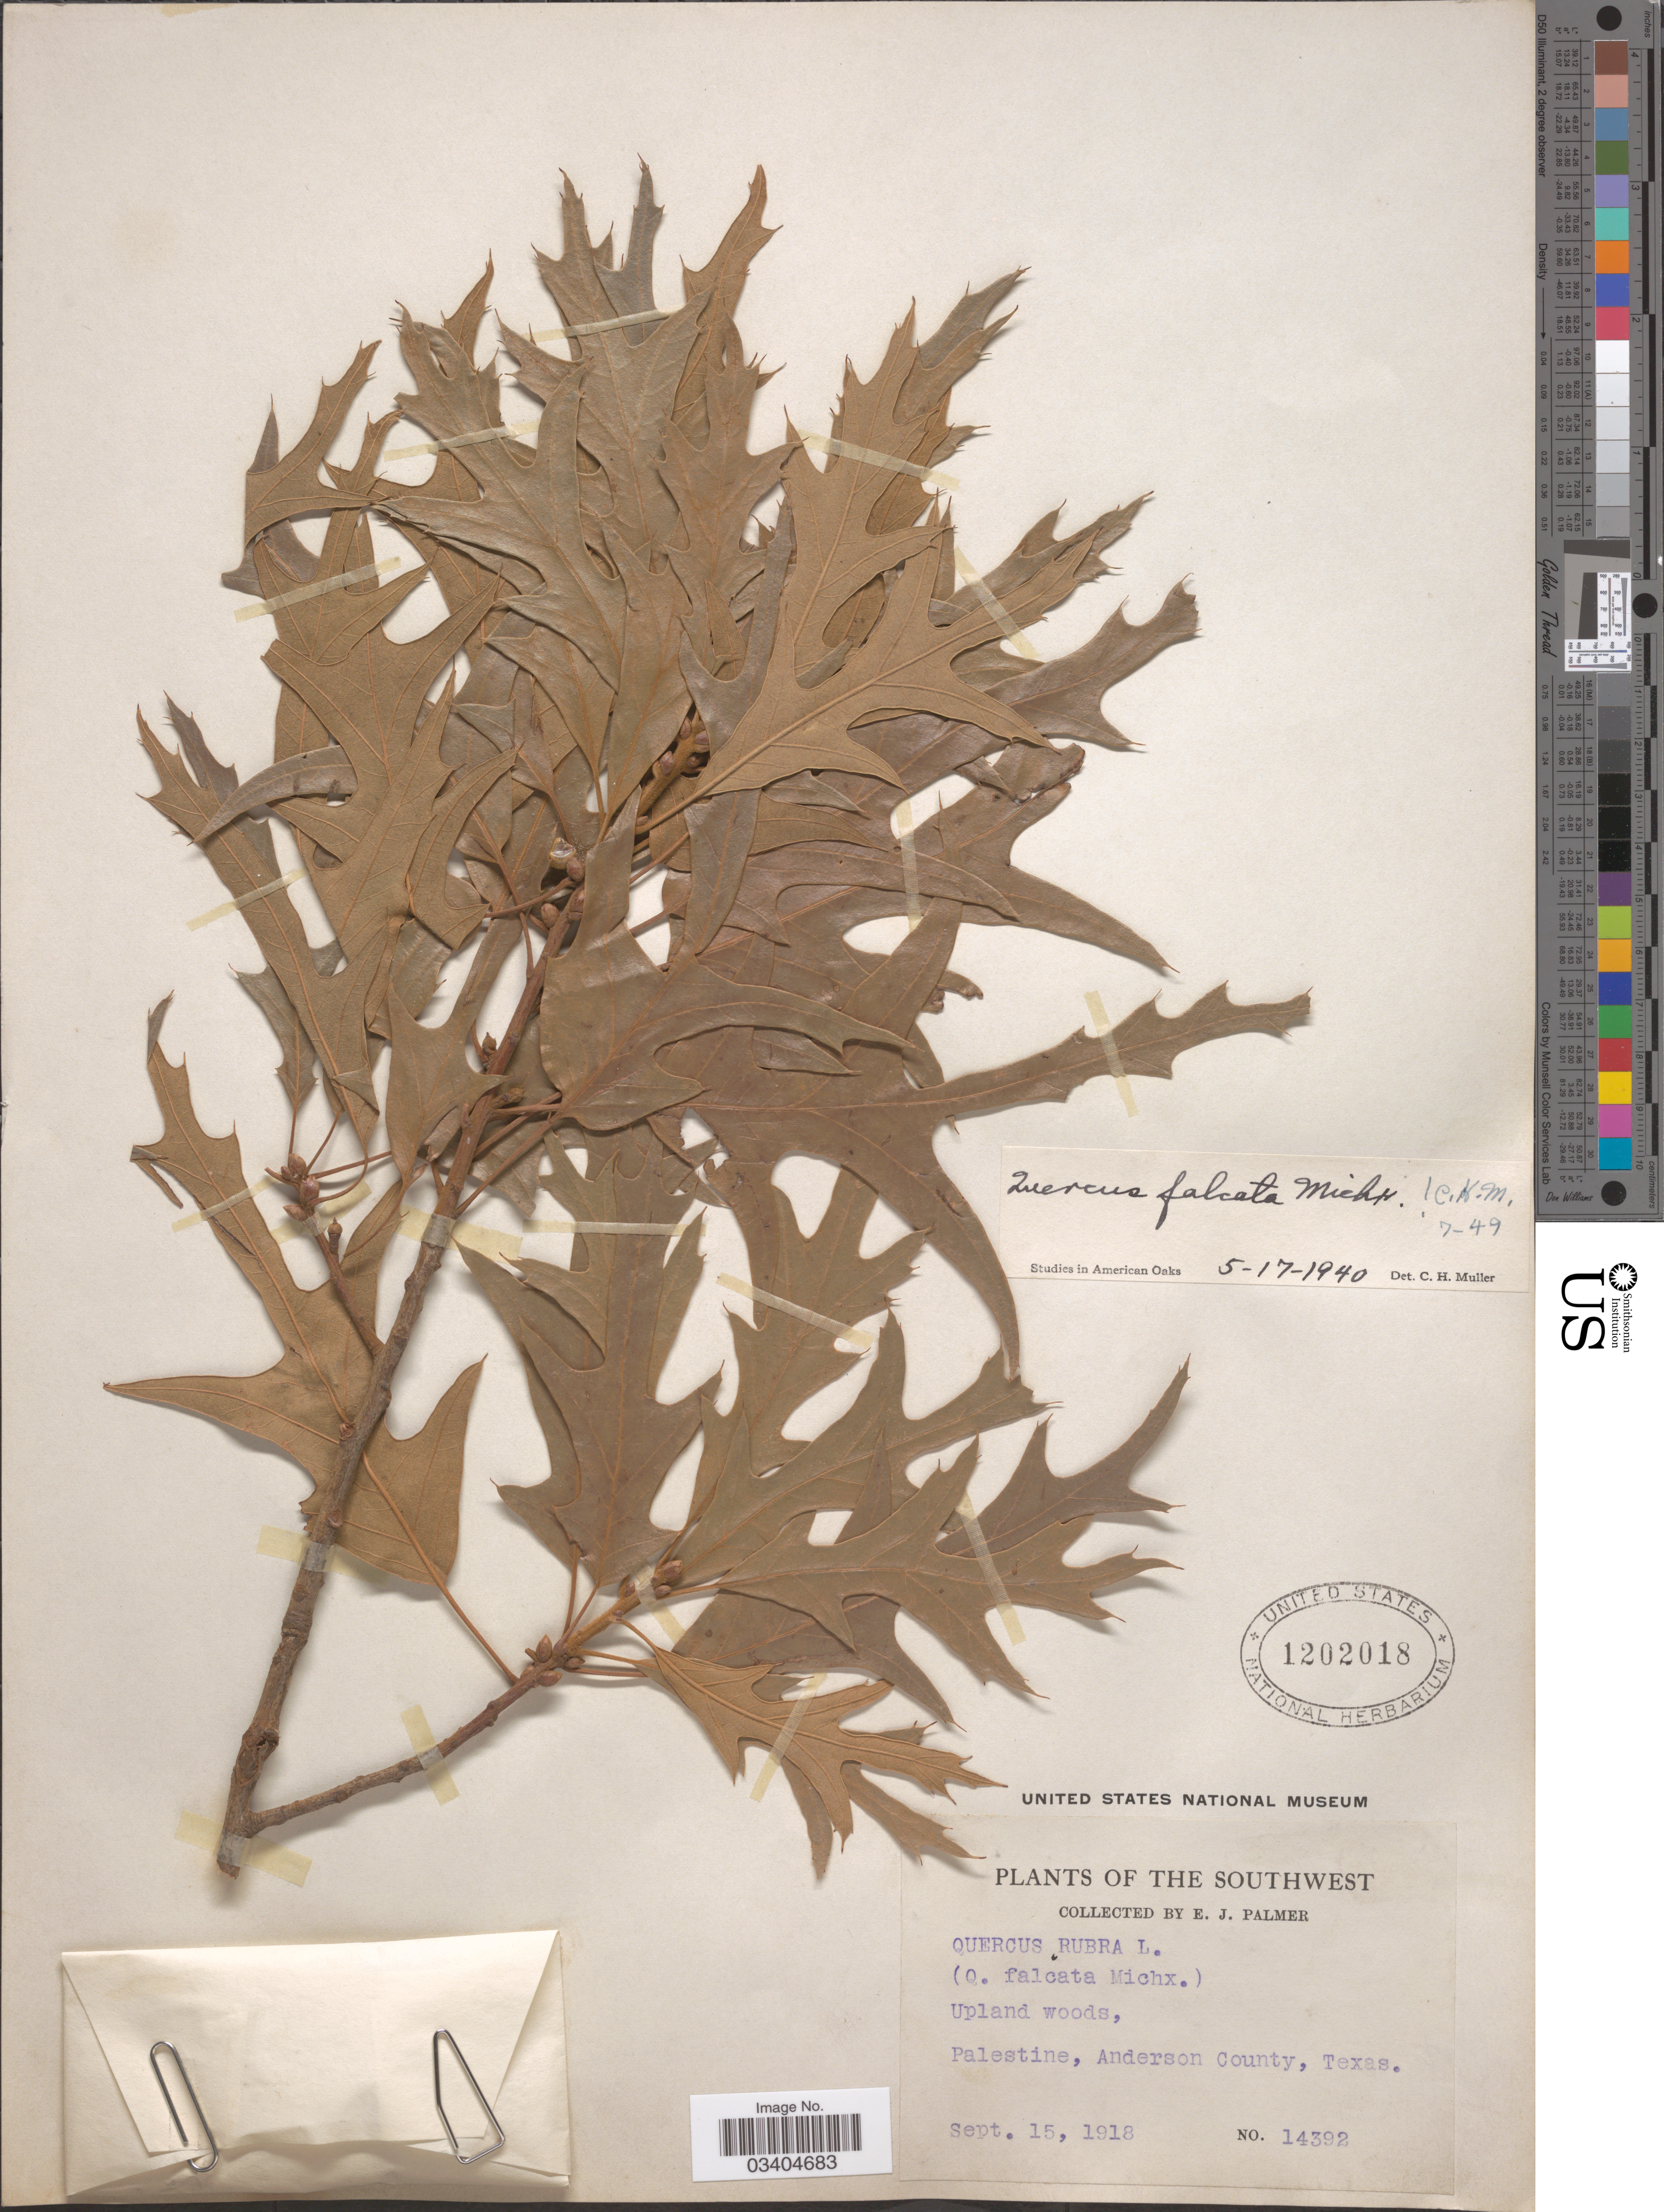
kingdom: Plantae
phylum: Tracheophyta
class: Magnoliopsida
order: Fagales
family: Fagaceae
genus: Quercus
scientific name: Quercus falcata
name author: Michx.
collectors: E. J. Palmer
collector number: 14392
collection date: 1918-09-15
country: United States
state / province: Texas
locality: The Southwest. Palestine, Anderson County.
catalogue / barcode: US 1202018